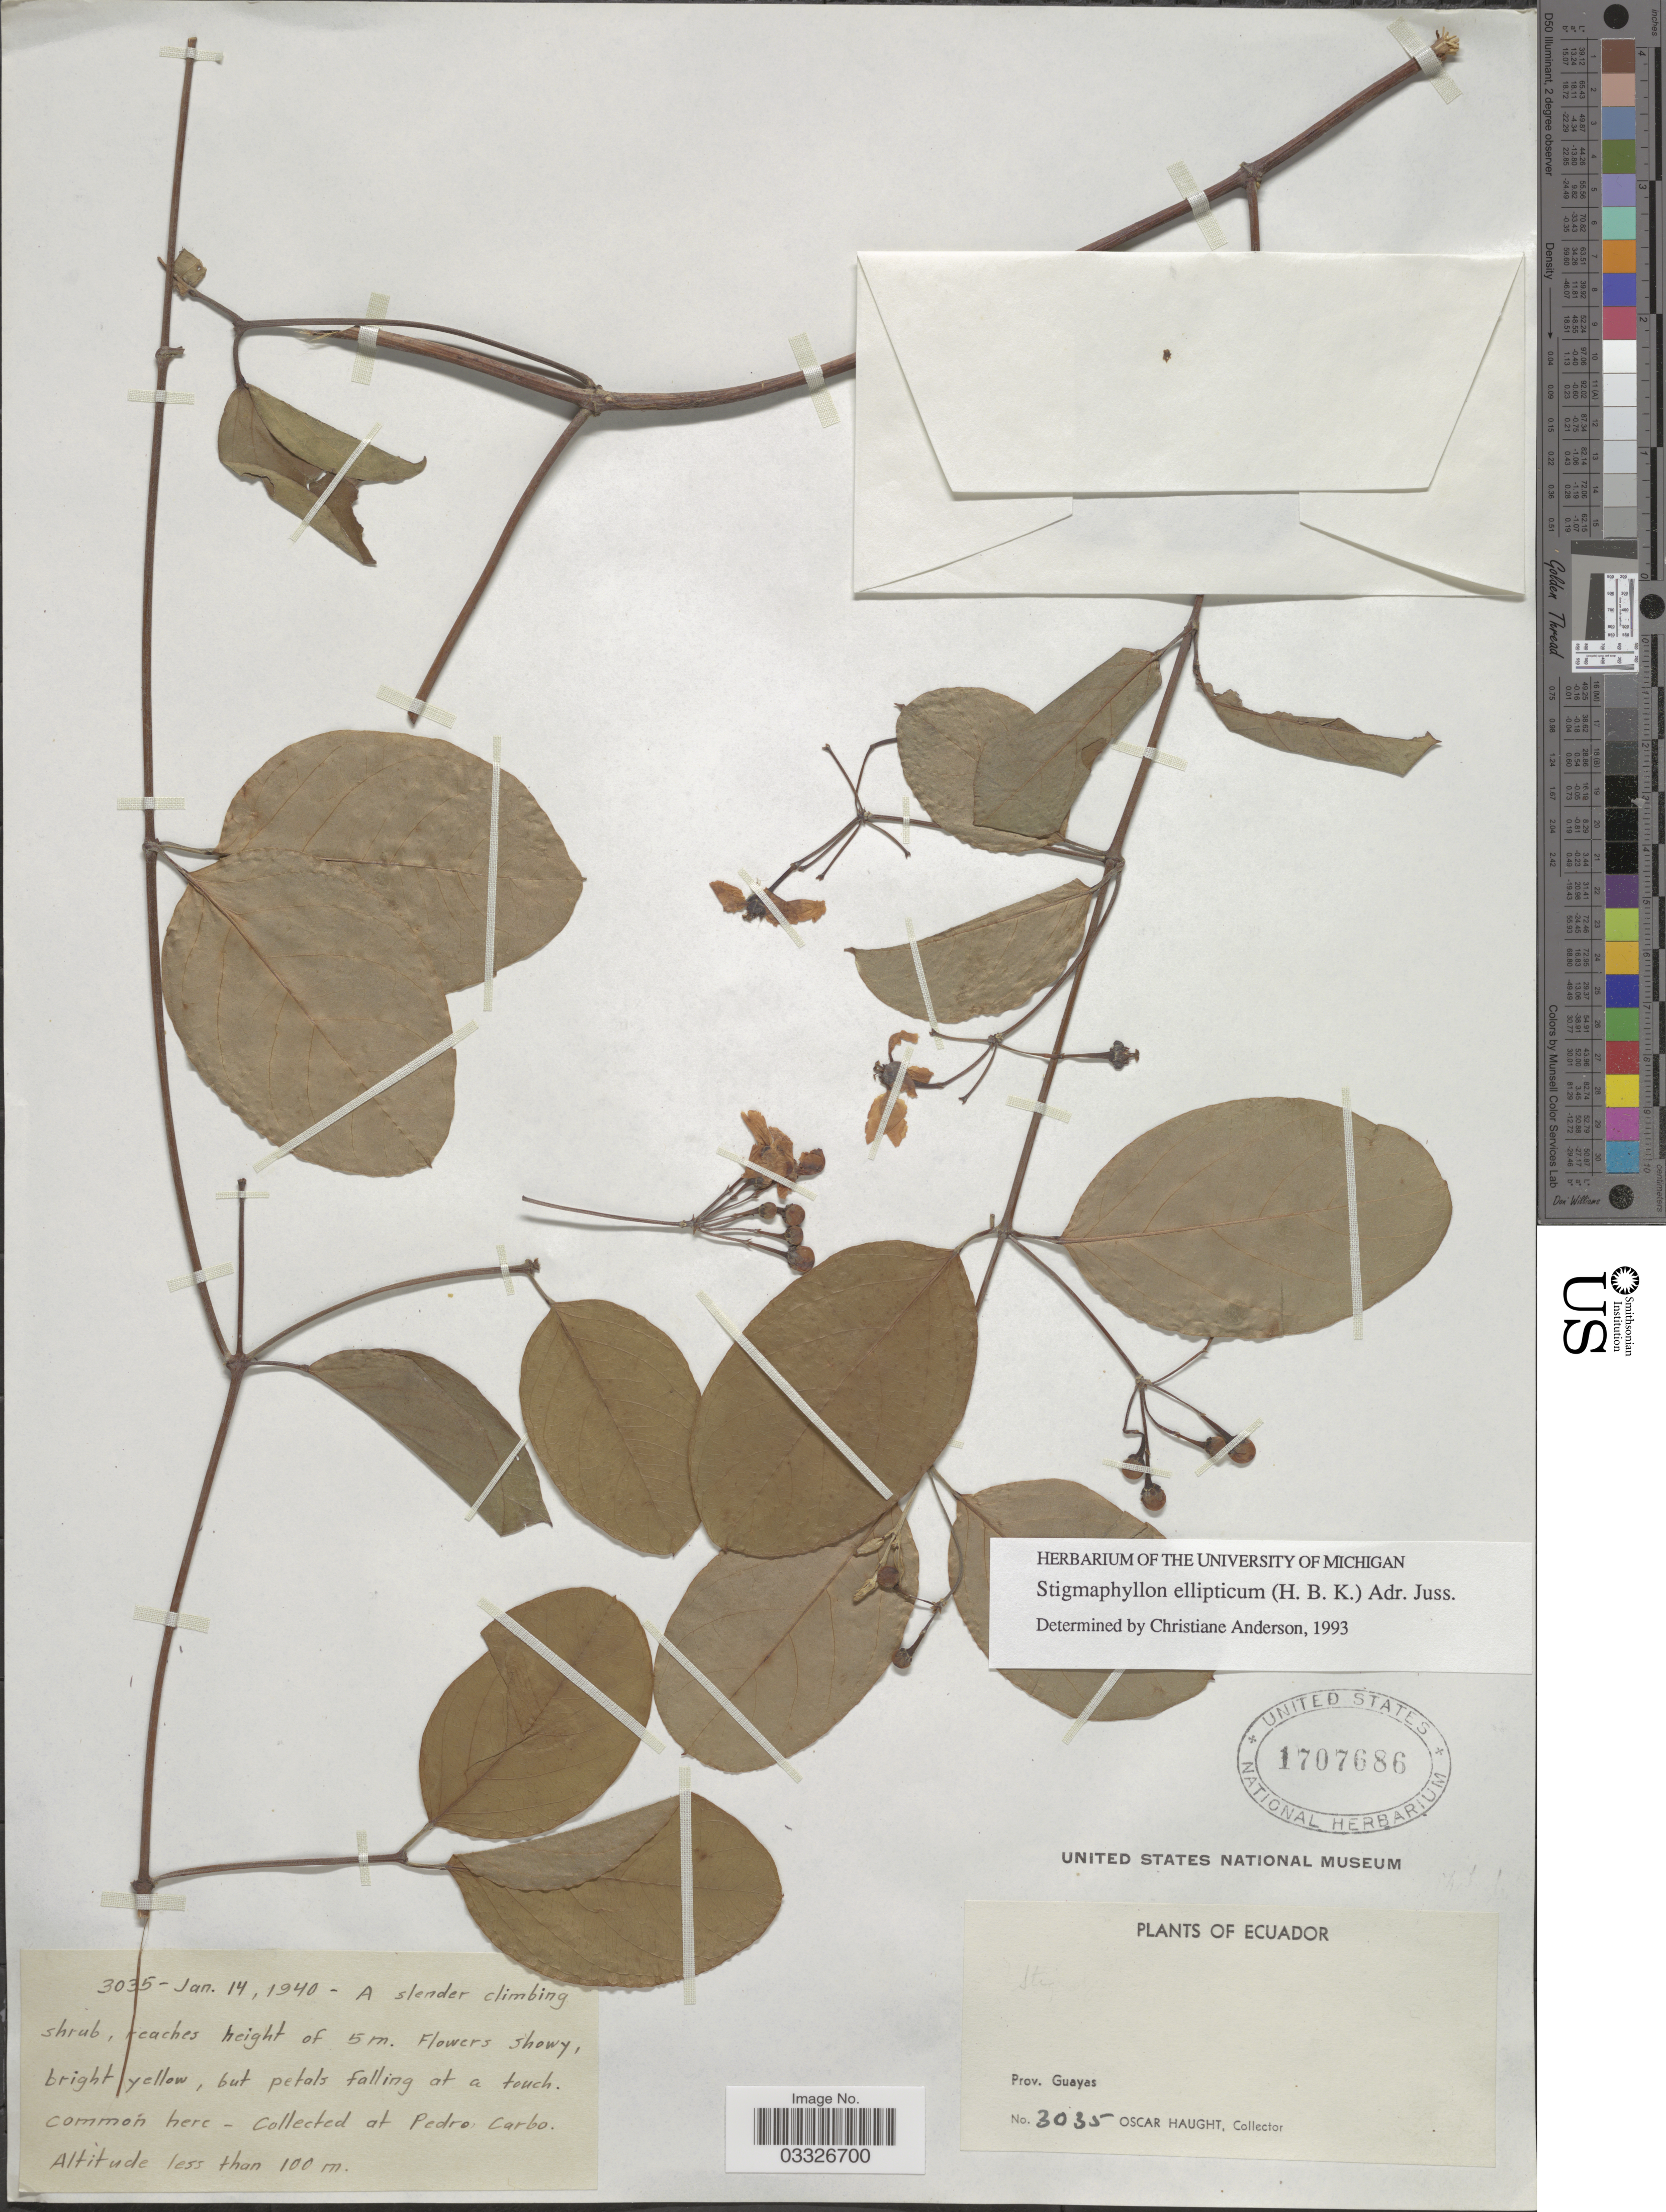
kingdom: Plantae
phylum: Tracheophyta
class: Magnoliopsida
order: Malpighiales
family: Malpighiaceae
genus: Stigmaphyllon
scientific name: Stigmaphyllon ellipticum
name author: (Kunth) A. Juss.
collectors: O. Haught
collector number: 3035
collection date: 1940-01-14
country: Ecuador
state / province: Guayas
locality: At Pedro Carbo.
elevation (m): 100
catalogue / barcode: US 1707686